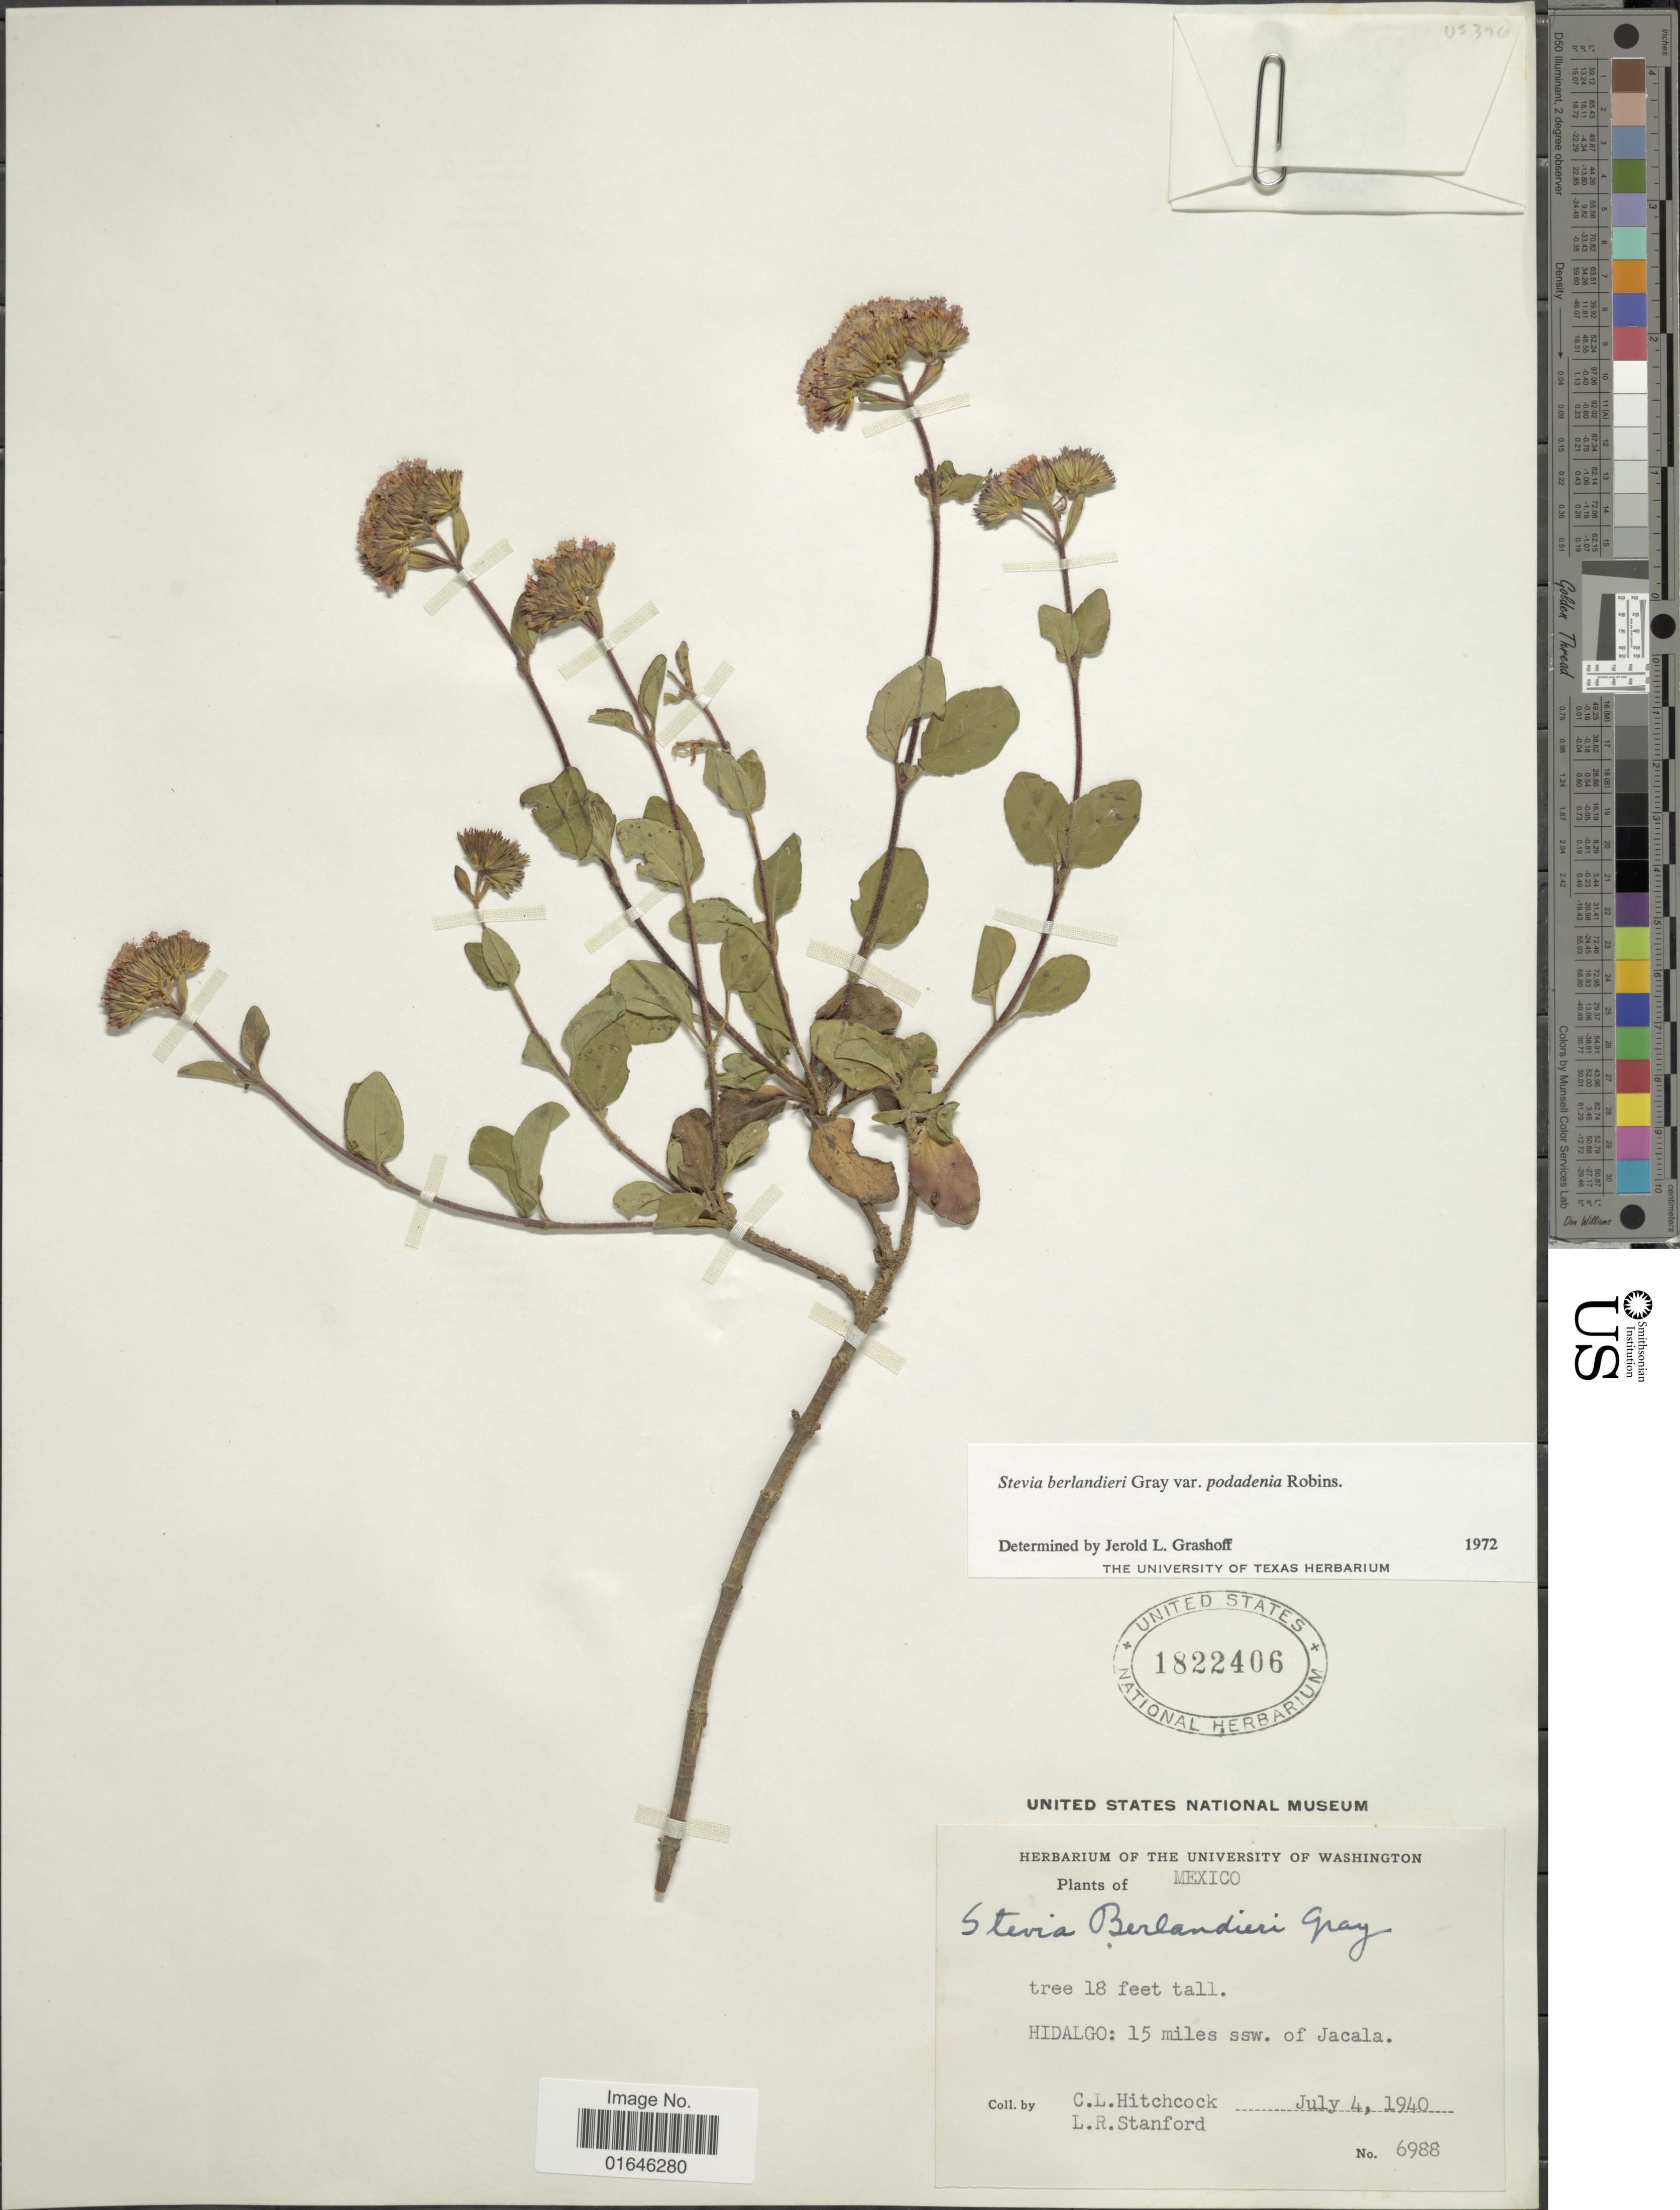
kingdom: Plantae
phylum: Tracheophyta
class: Magnoliopsida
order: Asterales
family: Asteraceae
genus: Stevia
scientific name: Stevia berlandieri var. podadenia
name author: B.L. Rob.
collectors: C. L. Hitchcock & L. R. Stanford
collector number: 6988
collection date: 1940-07-04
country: Mexico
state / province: Hidalgo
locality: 15 miles ssw. of Jacala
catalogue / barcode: US 1822406